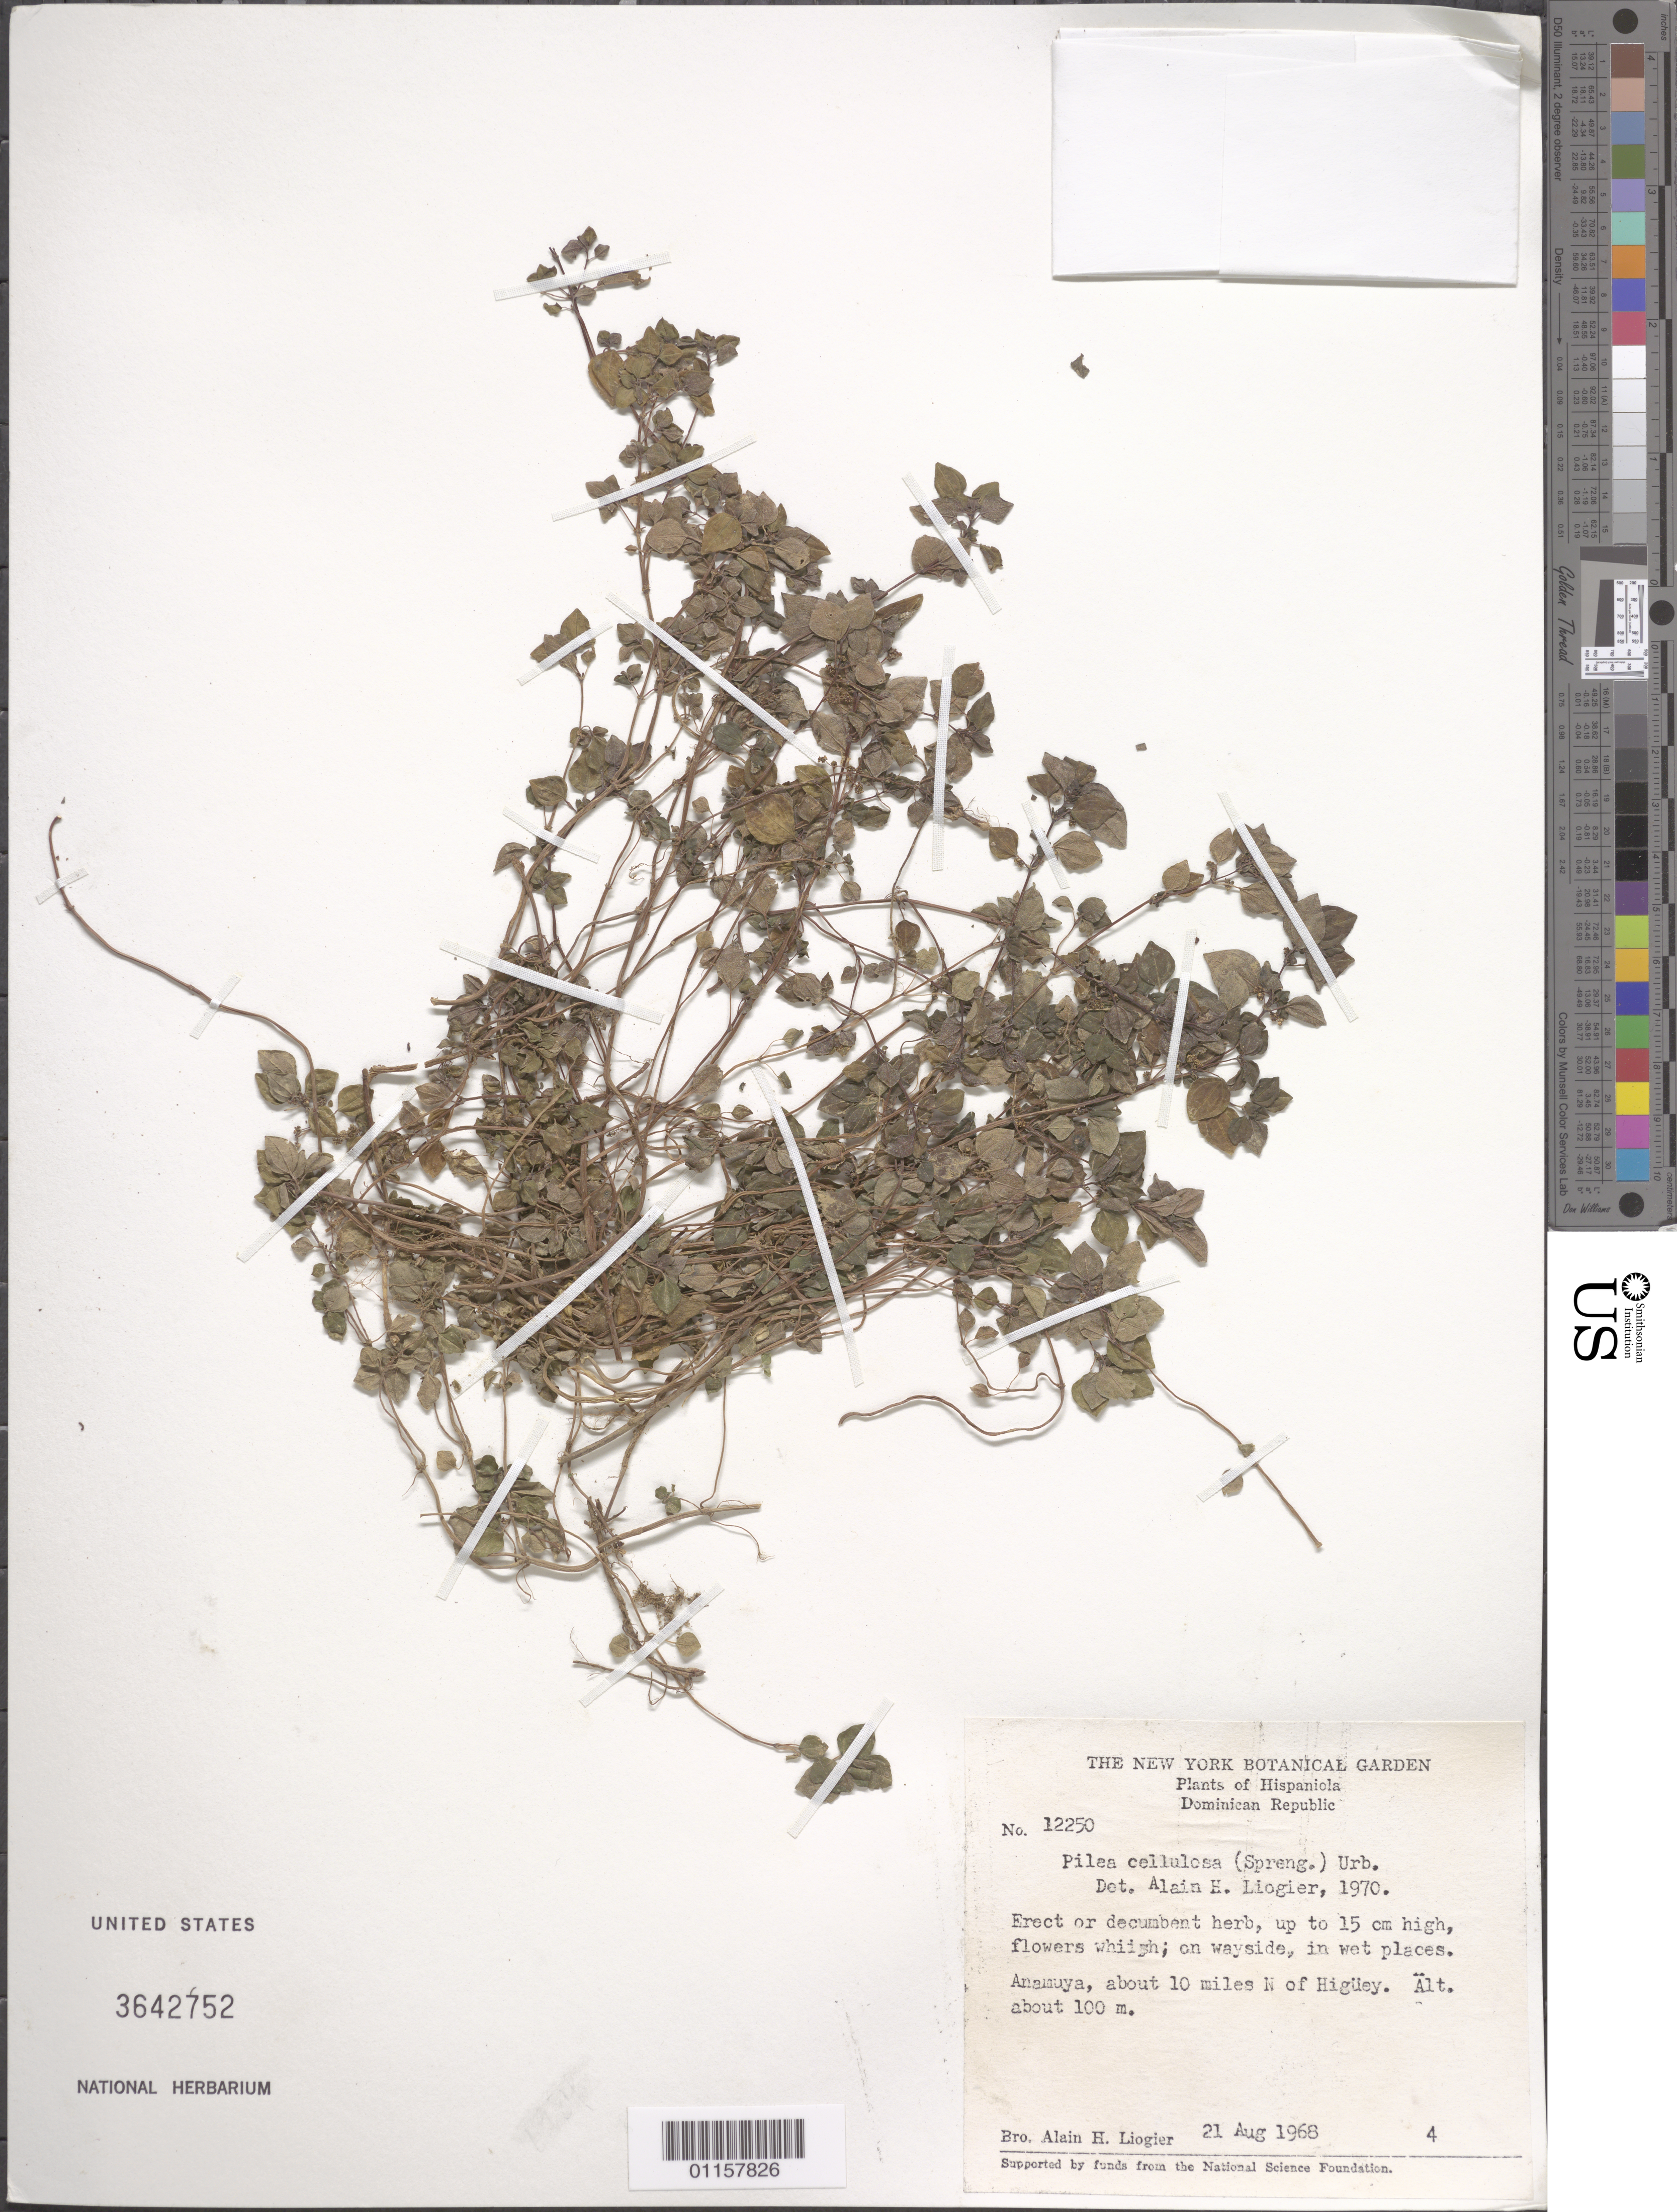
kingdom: Plantae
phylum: Tracheophyta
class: Magnoliopsida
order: Rosales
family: Urticaceae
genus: Pilea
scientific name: Pilea cellulosa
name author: Urb.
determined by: Liogier, Alain H.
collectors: A. H. Liogier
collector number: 12250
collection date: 1968-08-21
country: Dominican Republic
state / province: La Altagracia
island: Hispaniola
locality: Anamuya, about 10 miles N of Higüey.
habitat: On wayside, in wet places.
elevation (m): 100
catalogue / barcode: US 3642752